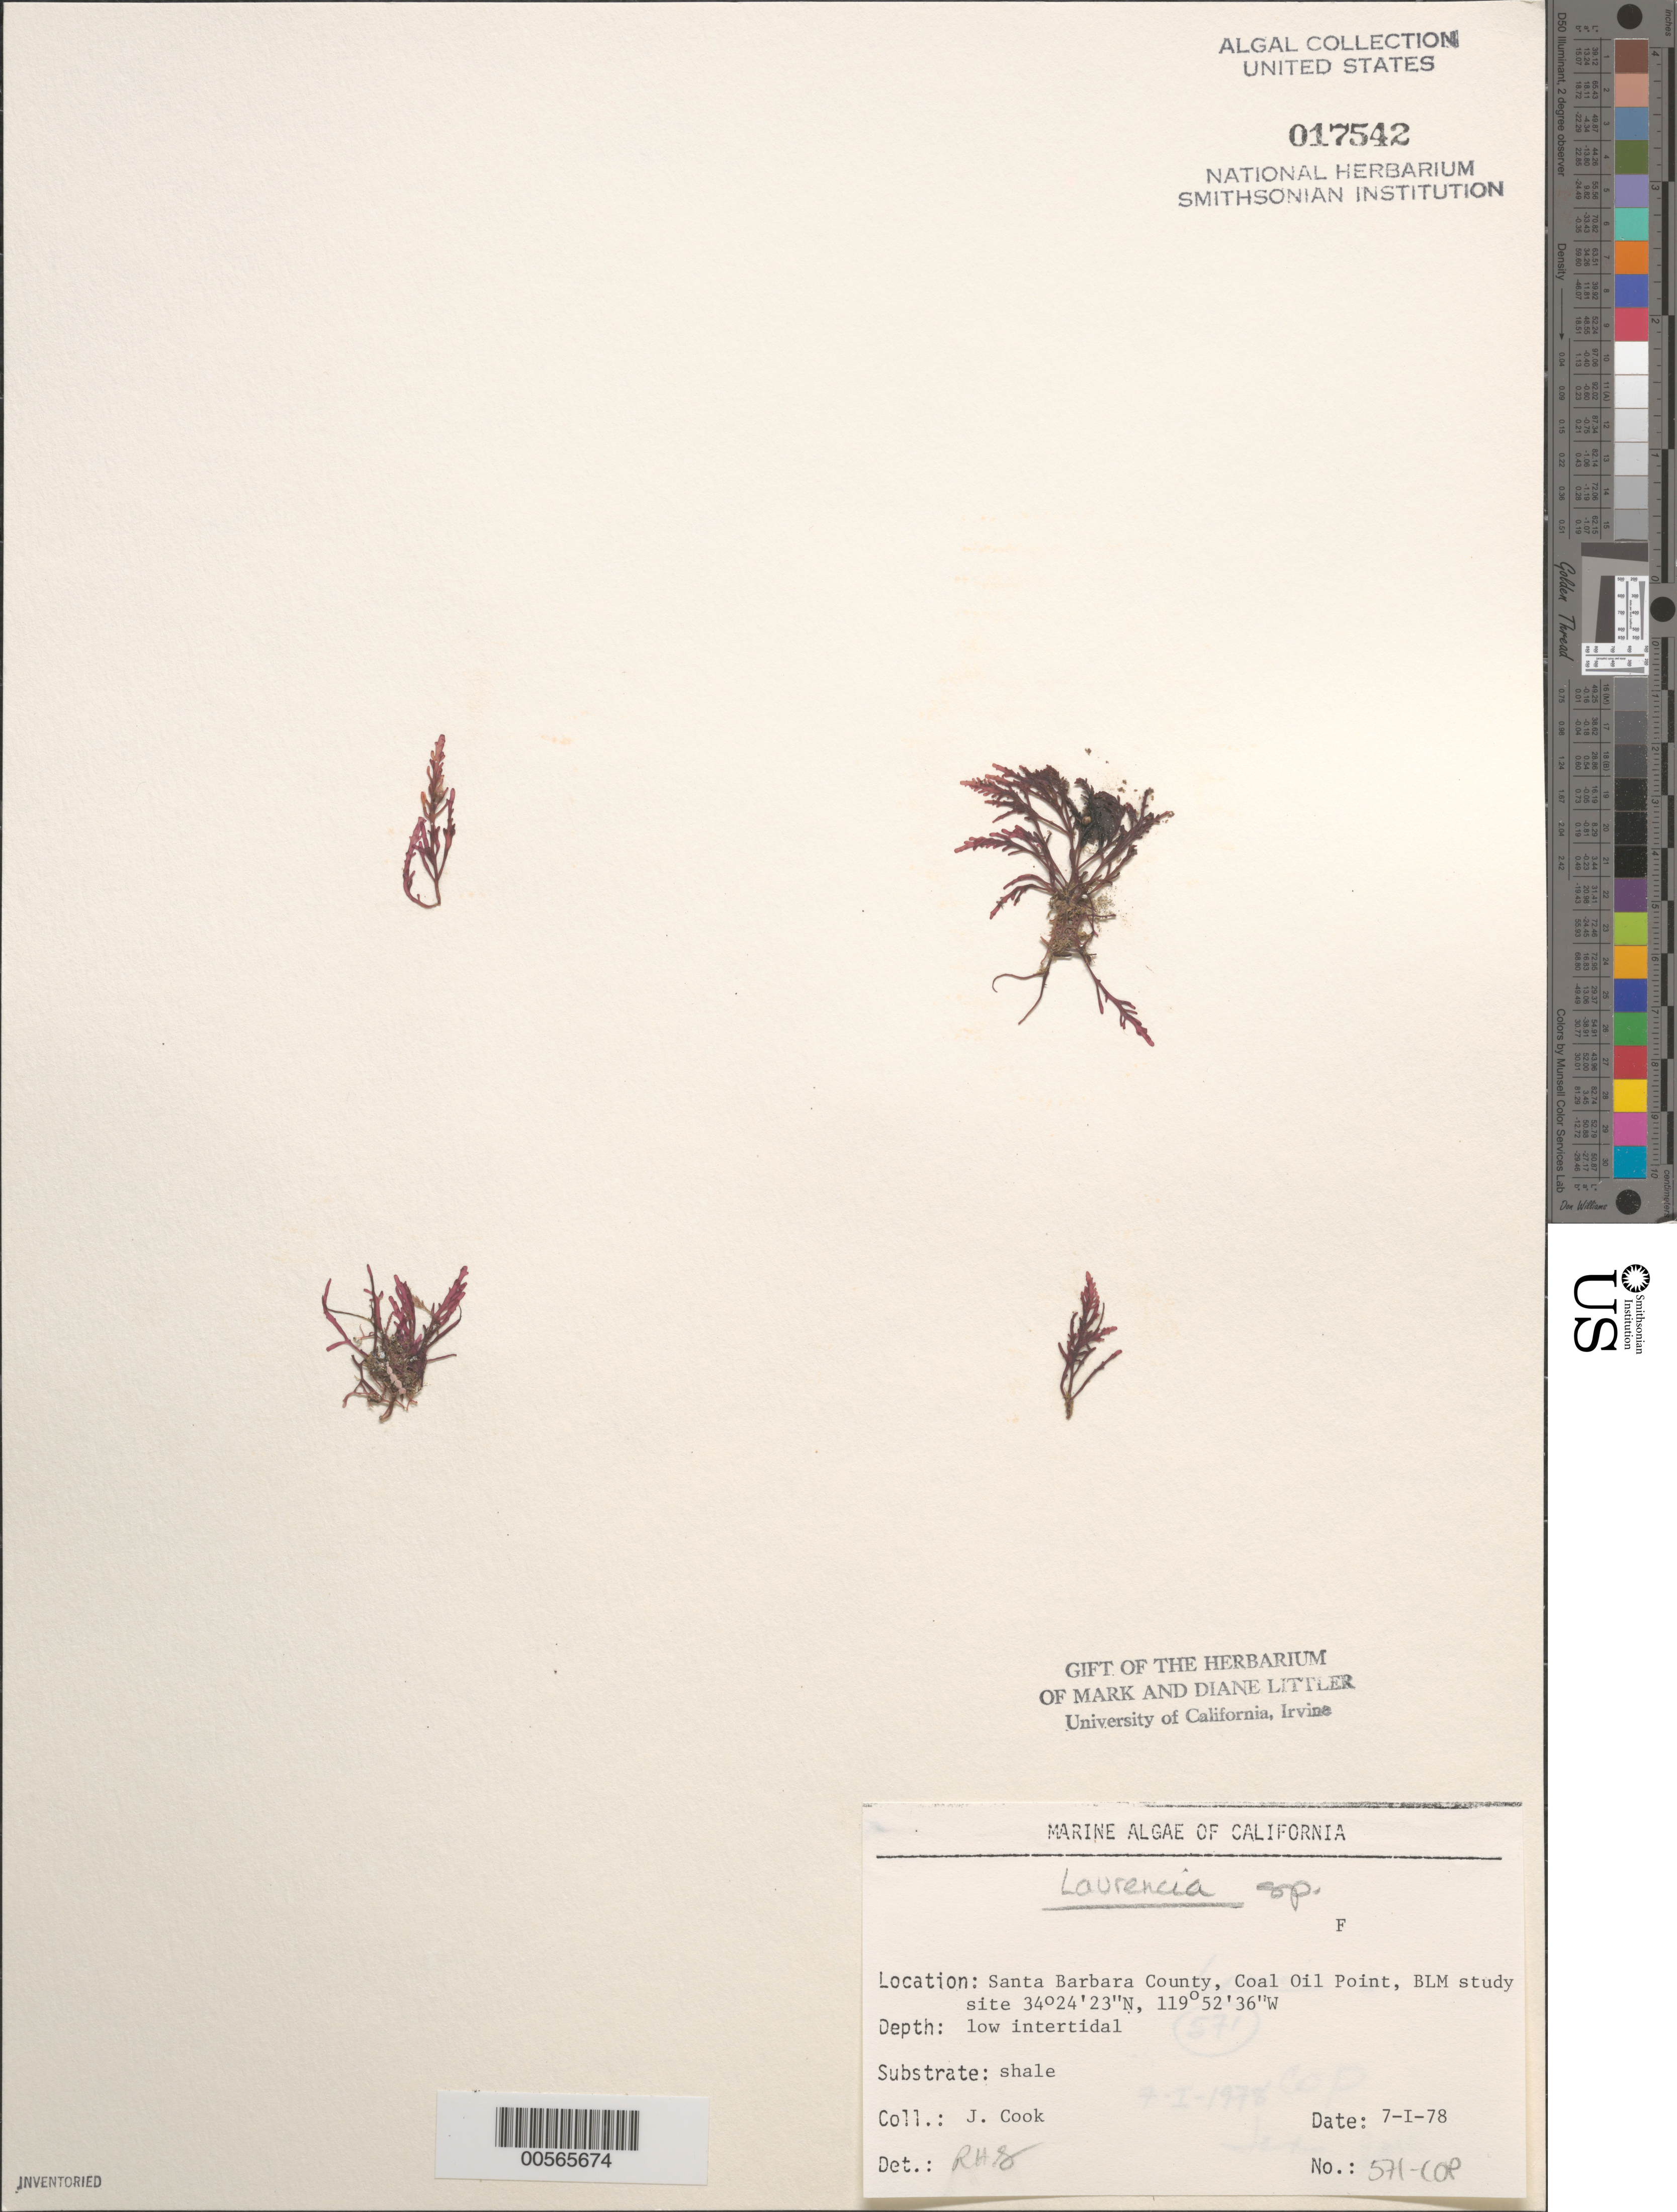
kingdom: Plantae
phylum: Rhodophyta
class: Florideophyceae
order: Ceramiales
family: Rhodomelaceae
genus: Laurencia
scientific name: Laurencia sp.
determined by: Sims, Robert H.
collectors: J. Cook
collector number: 571-cop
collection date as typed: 07 Jan 1978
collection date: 1978-01-07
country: United States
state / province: California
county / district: Santa Barbara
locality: Coal Oil Point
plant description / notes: BLM-SOCALBIGHT Rocky Intertidal Survey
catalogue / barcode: US 17542